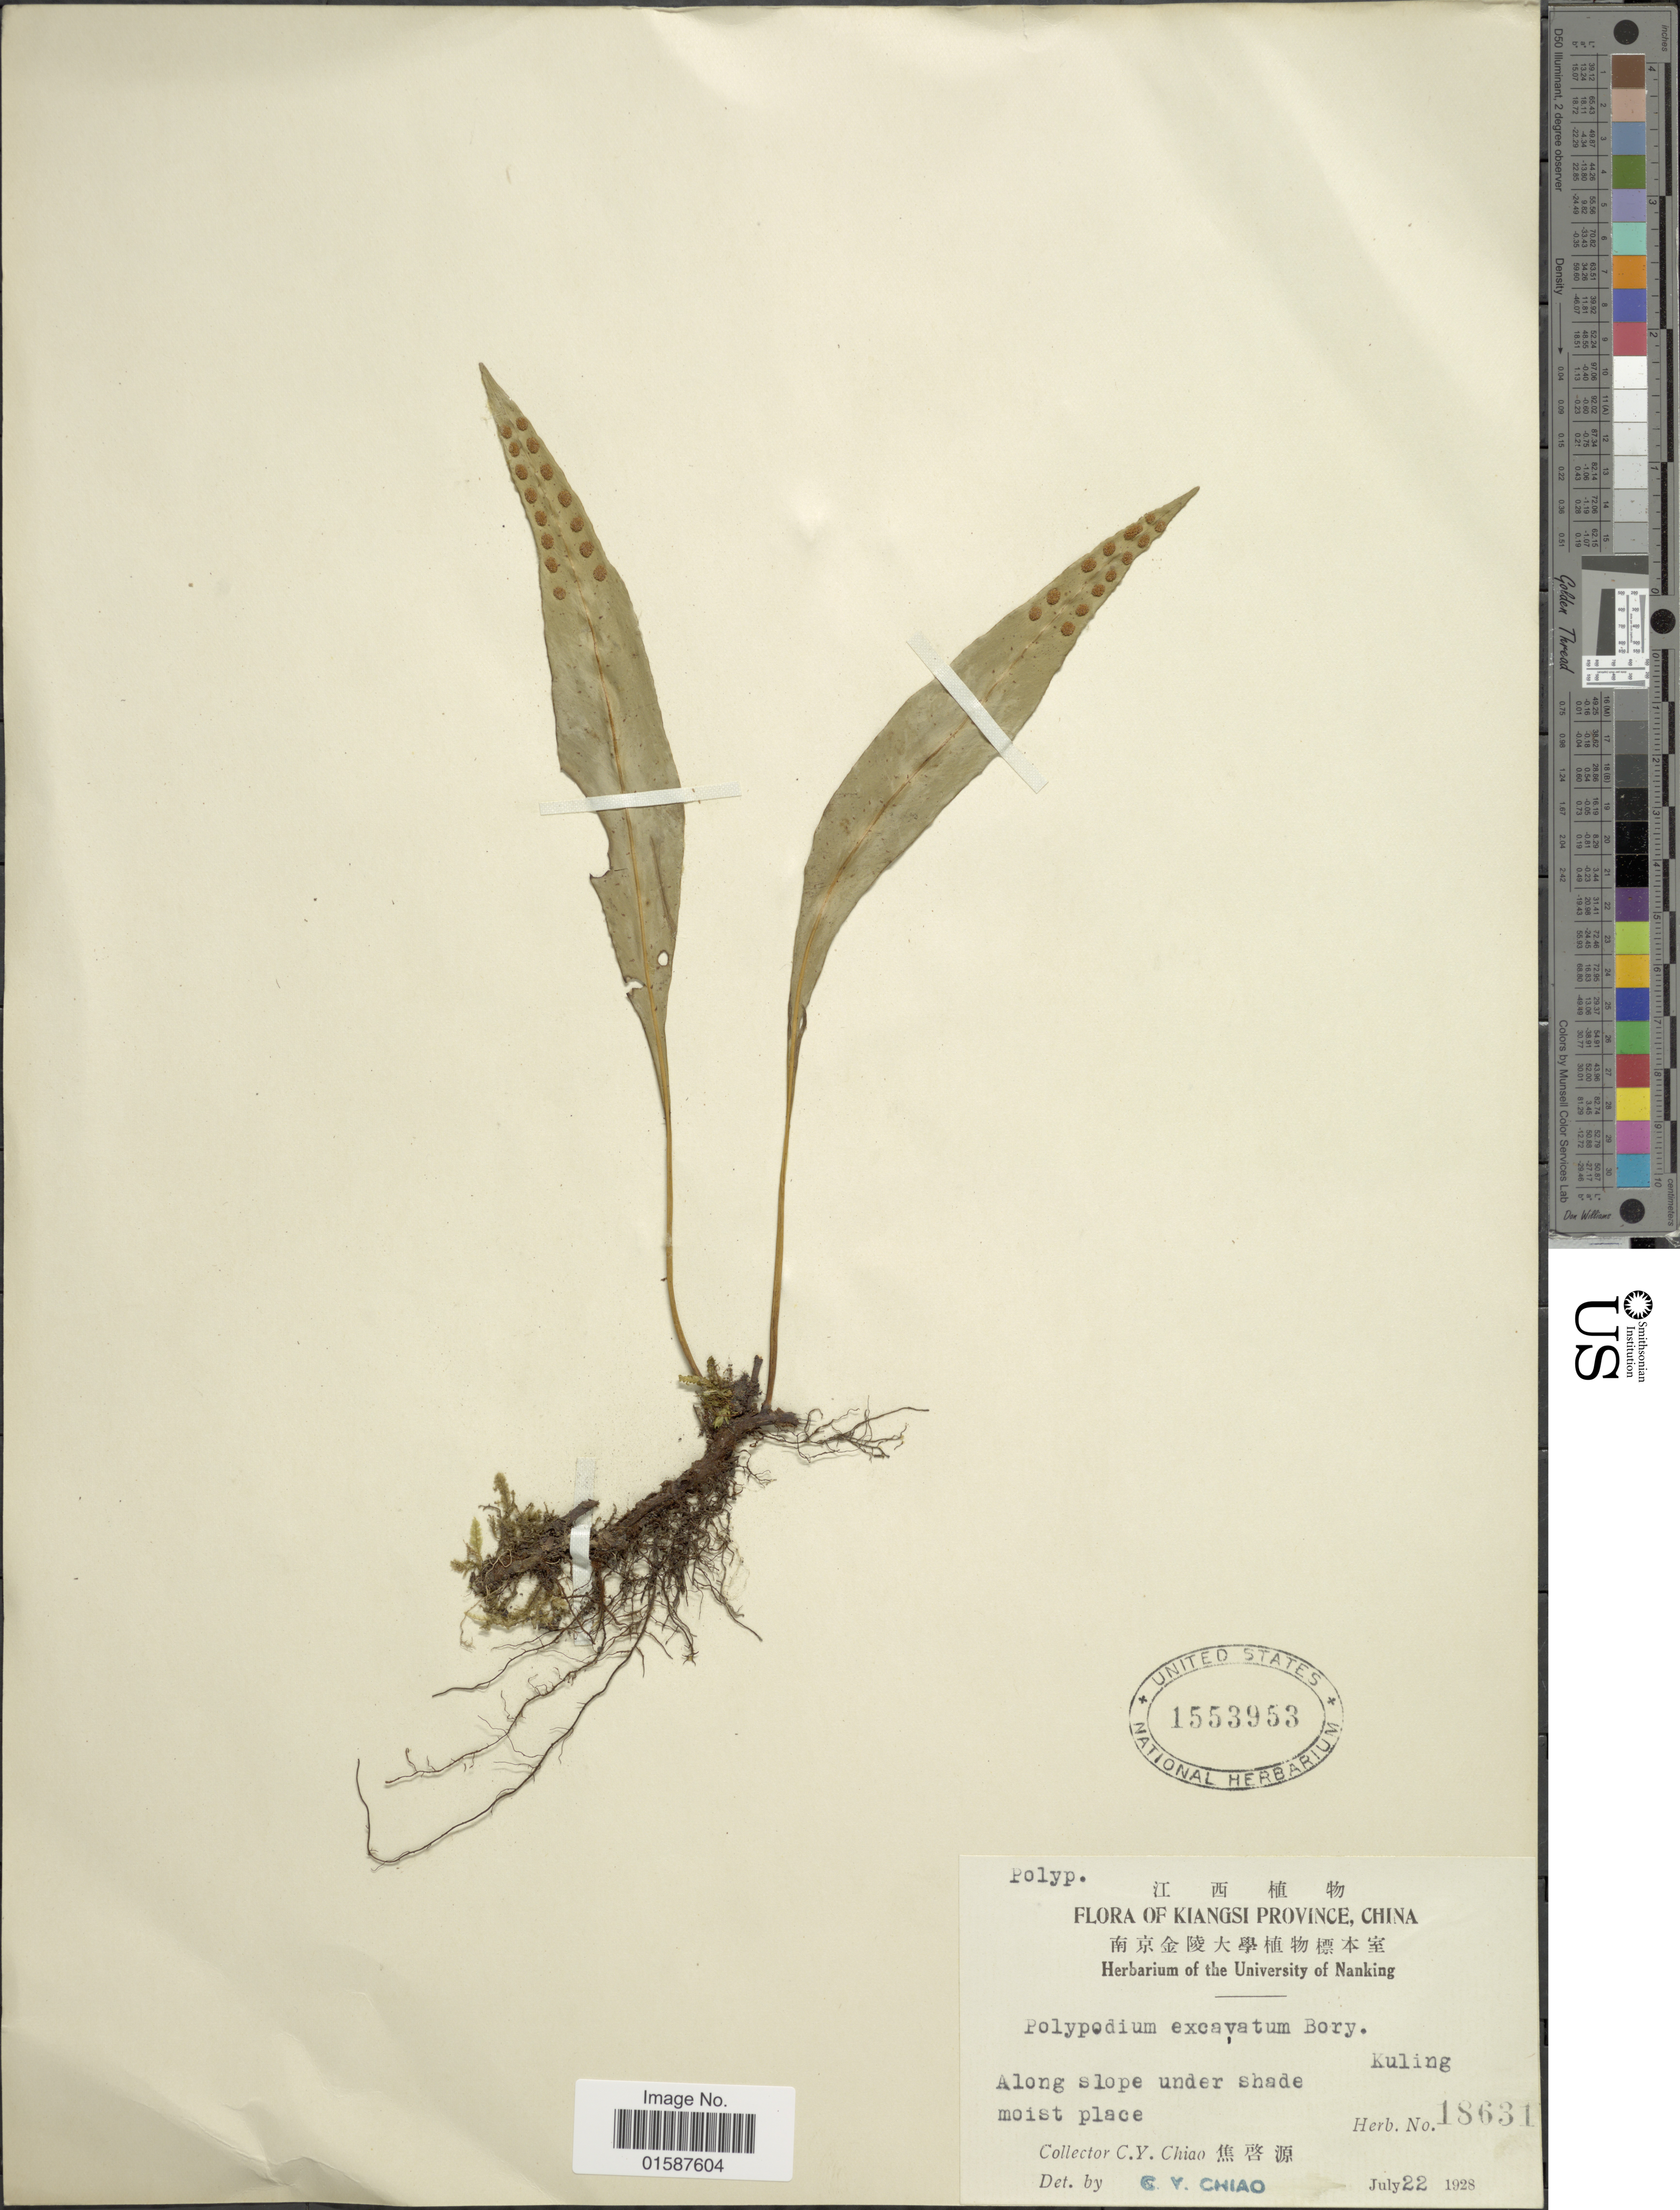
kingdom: Plantae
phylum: Tracheophyta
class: Polypodiopsida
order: Polypodiales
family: Polypodiaceae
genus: Lepisorus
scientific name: Lepisorus excavatus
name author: (Bory ex Willd.) Ching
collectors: C. Y. Chiao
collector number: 18631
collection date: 1928-07-22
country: China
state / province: Jiangxi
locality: Kiangsi Province, Kuling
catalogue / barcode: US 1553953